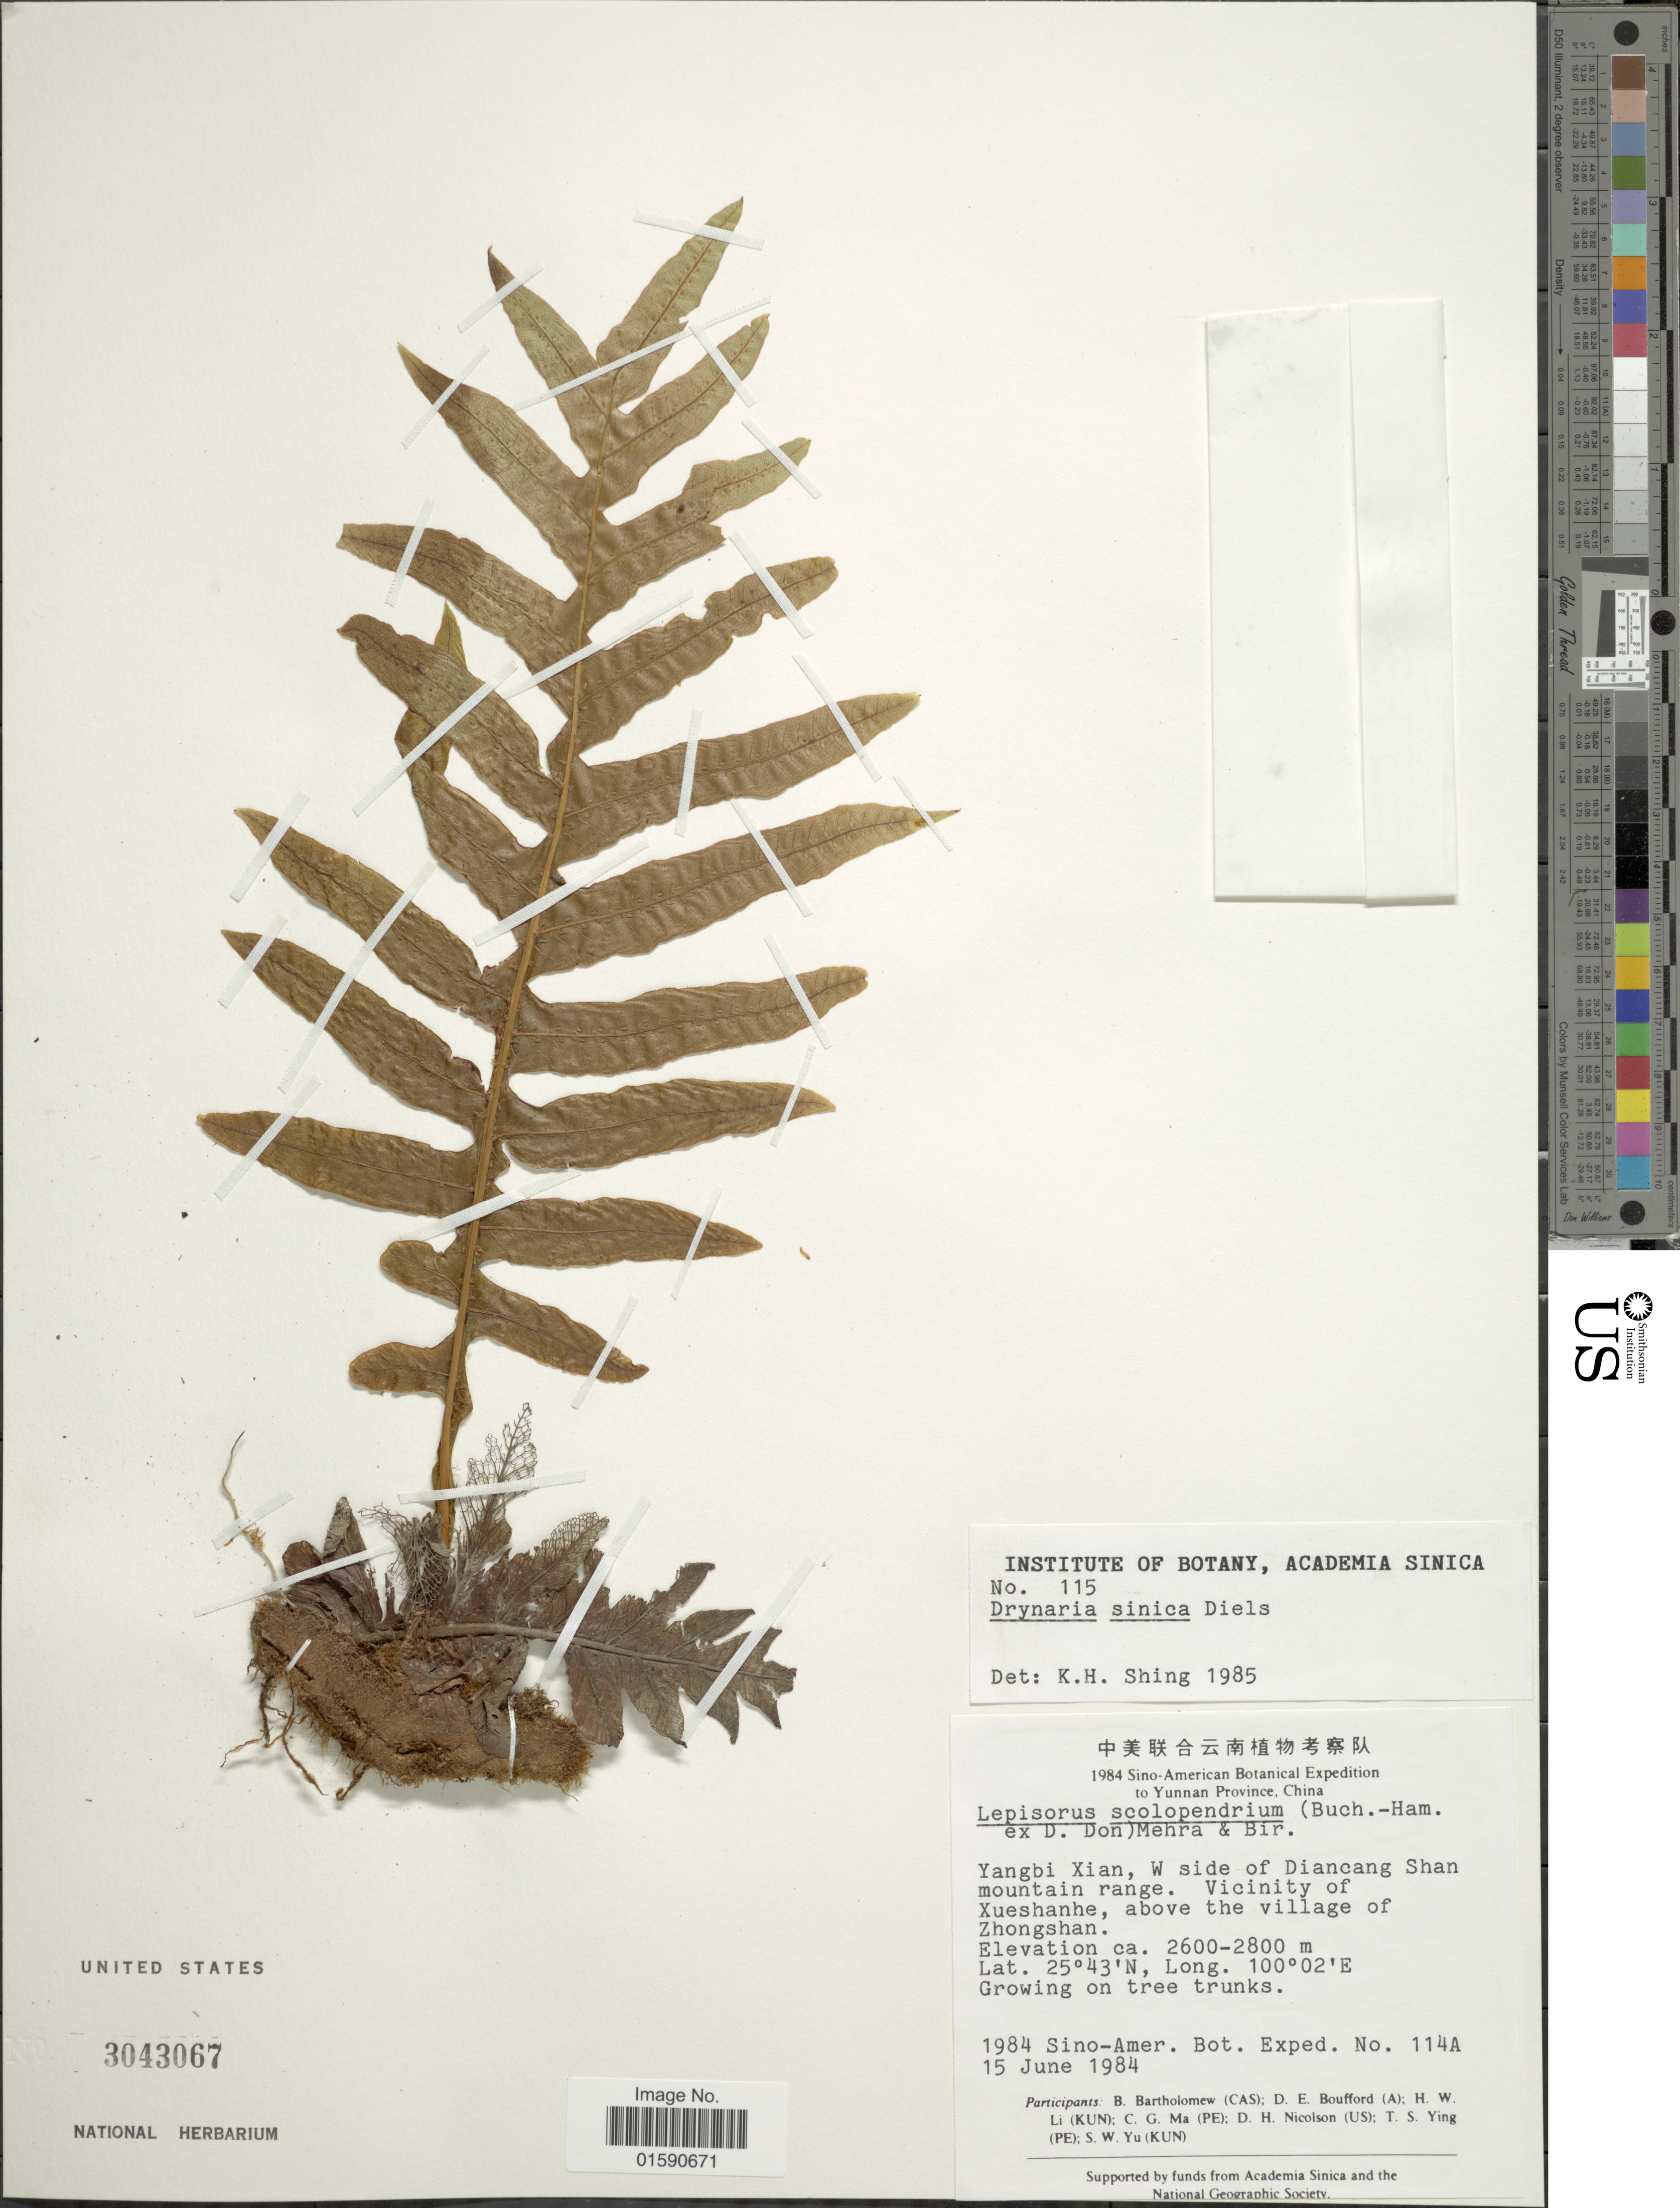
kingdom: Plantae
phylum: Tracheophyta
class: Polypodiopsida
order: Polypodiales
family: Polypodiaceae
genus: Drynaria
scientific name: Drynaria sinica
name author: Diels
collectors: B. Bartholomew, D. E. Boufford, H. W. Li, C. Ma & et al.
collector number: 114A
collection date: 1984-06-15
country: China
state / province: Yunnan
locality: Yangbi Xianl, W side of Diancang Shan mountain range. Vicinity of Xueshanne, above the village of Zhongshan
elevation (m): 2600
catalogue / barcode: US 3043067